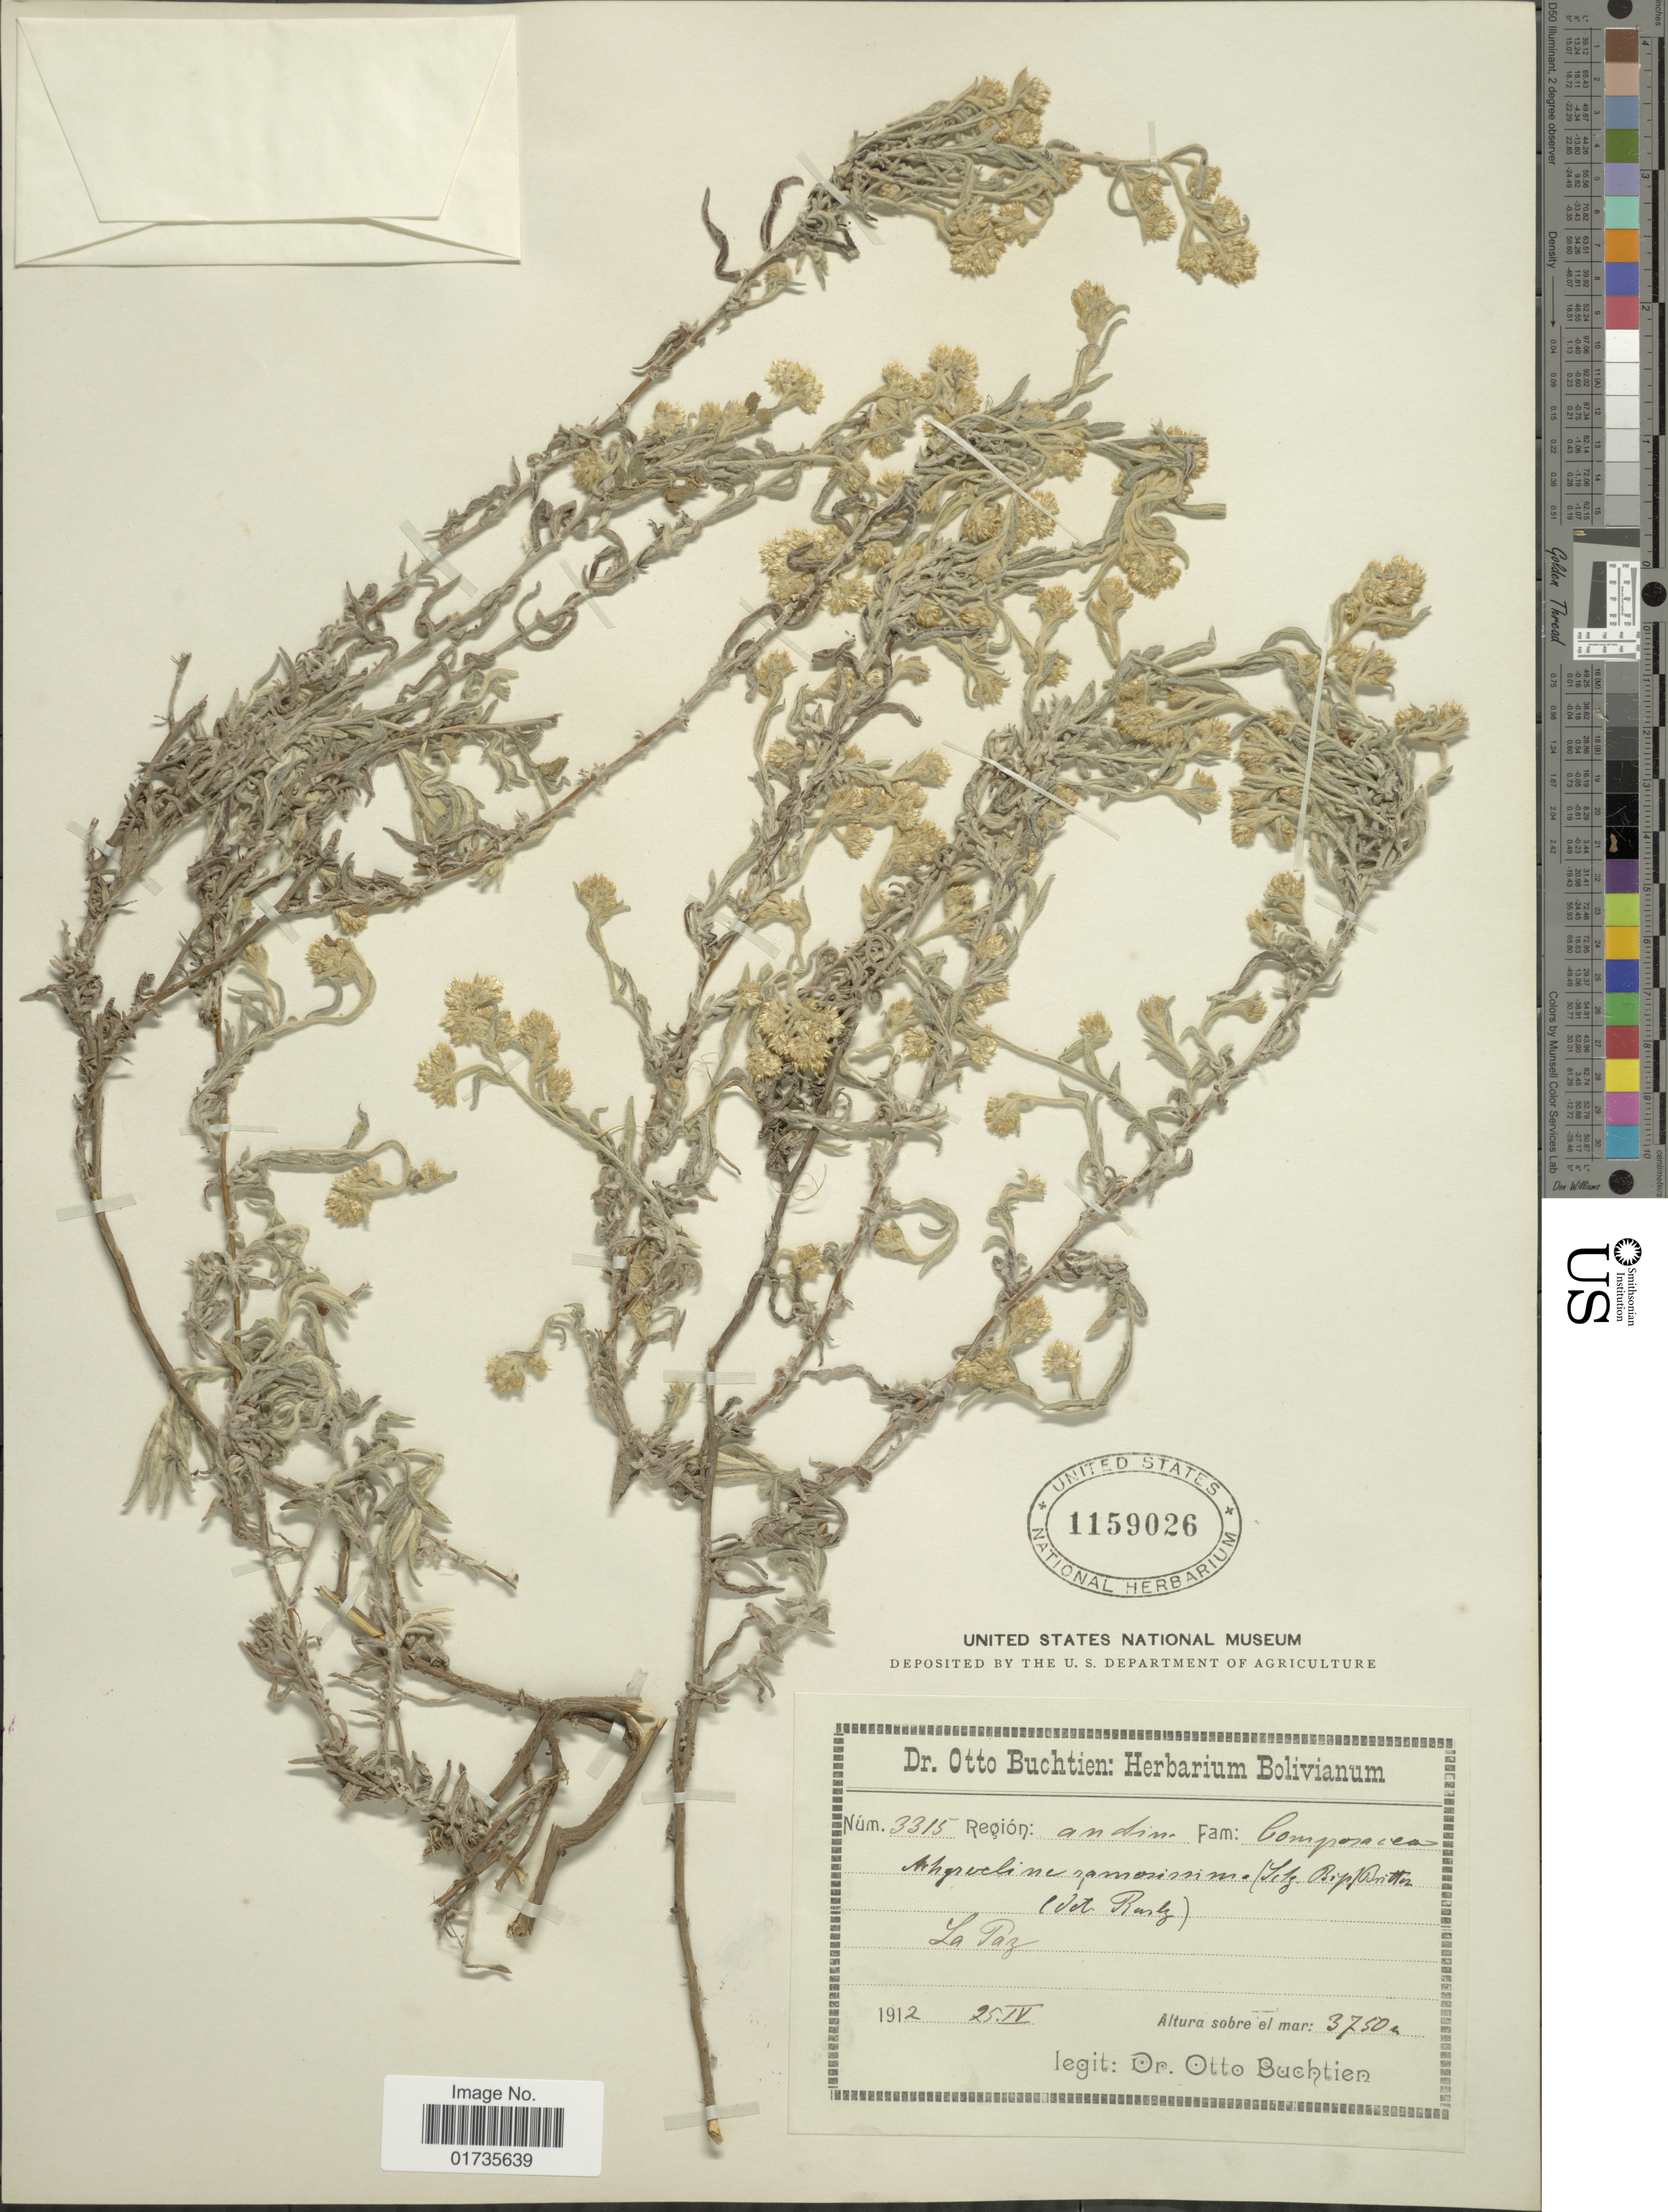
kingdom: Plantae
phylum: Tracheophyta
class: Magnoliopsida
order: Asterales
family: Asteraceae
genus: Achyrocline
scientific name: Achyrocline ramosissima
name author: (Sch. Bip.) Britton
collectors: O. Buchtien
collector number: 3315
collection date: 1912-04-25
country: Bolivia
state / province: La Paz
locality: La Paz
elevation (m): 3750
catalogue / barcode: US 1159026